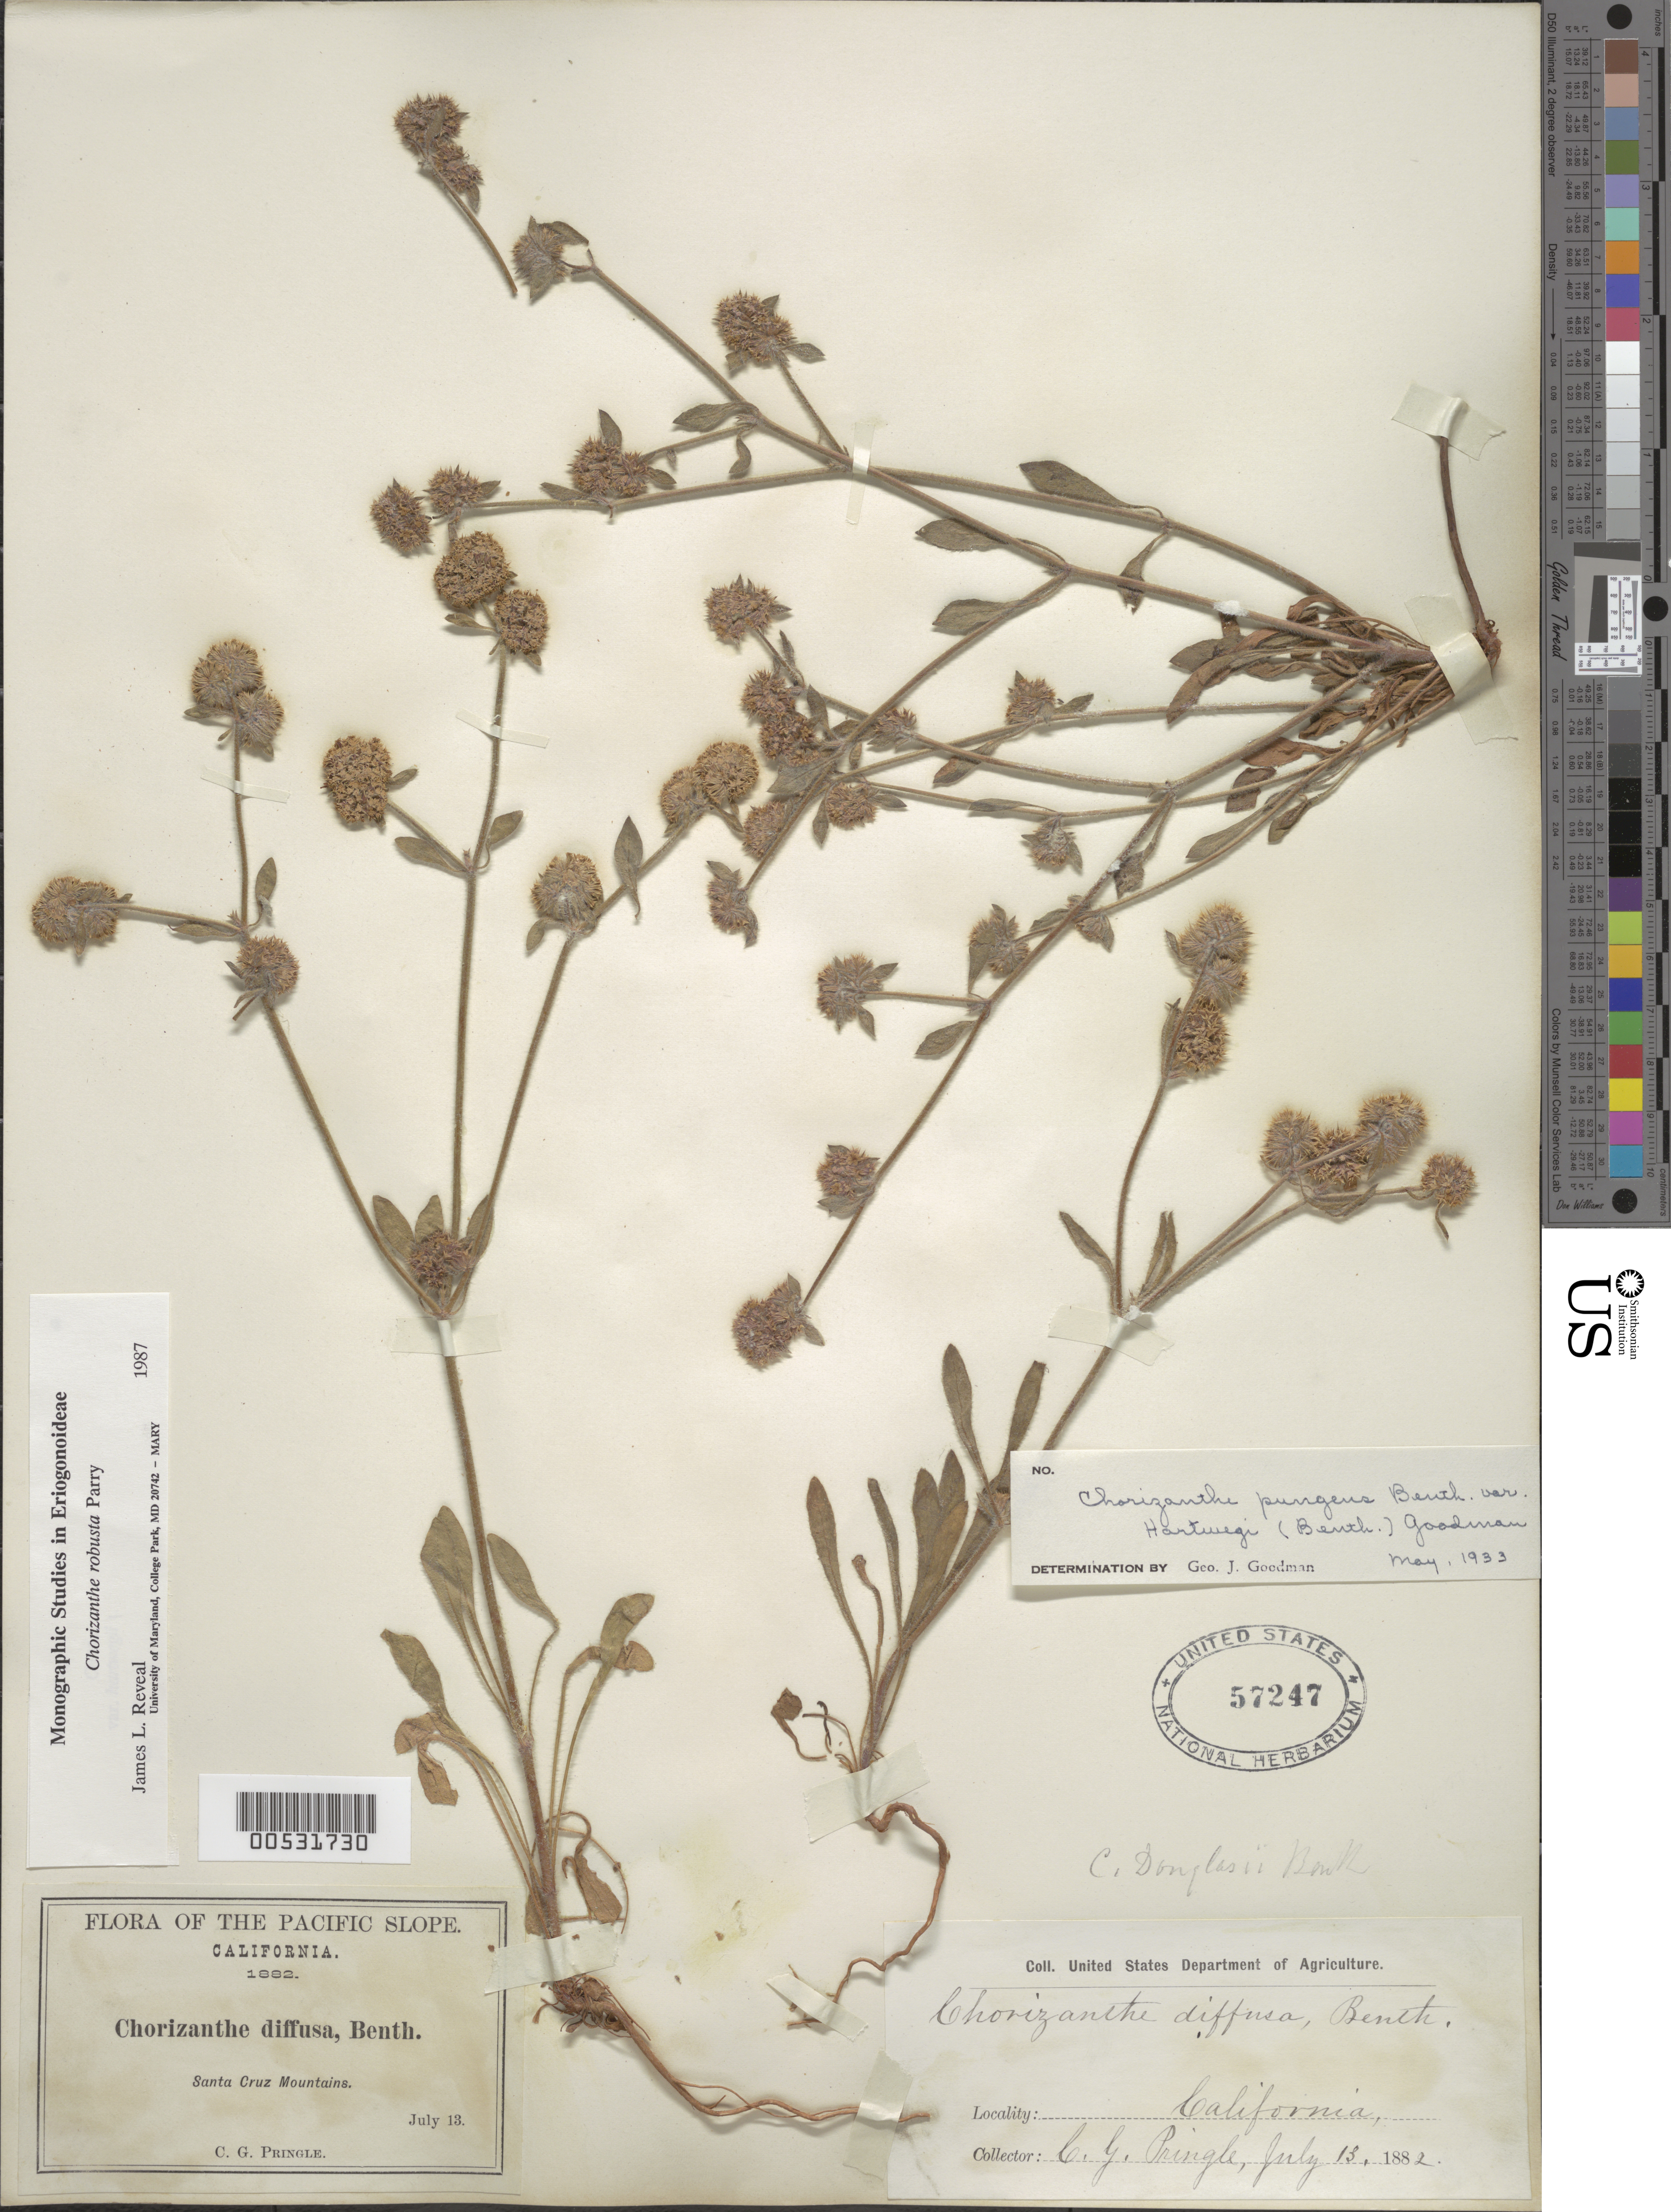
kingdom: Plantae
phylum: Tracheophyta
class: Magnoliopsida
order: Caryophyllales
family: Polygonaceae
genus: Chorizanthe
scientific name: Chorizanthe robusta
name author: Parry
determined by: Reveal, J. L.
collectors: C. G. Pringle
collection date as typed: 13 Jul 1882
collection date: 1882-07-13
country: United States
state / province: California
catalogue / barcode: US 57247